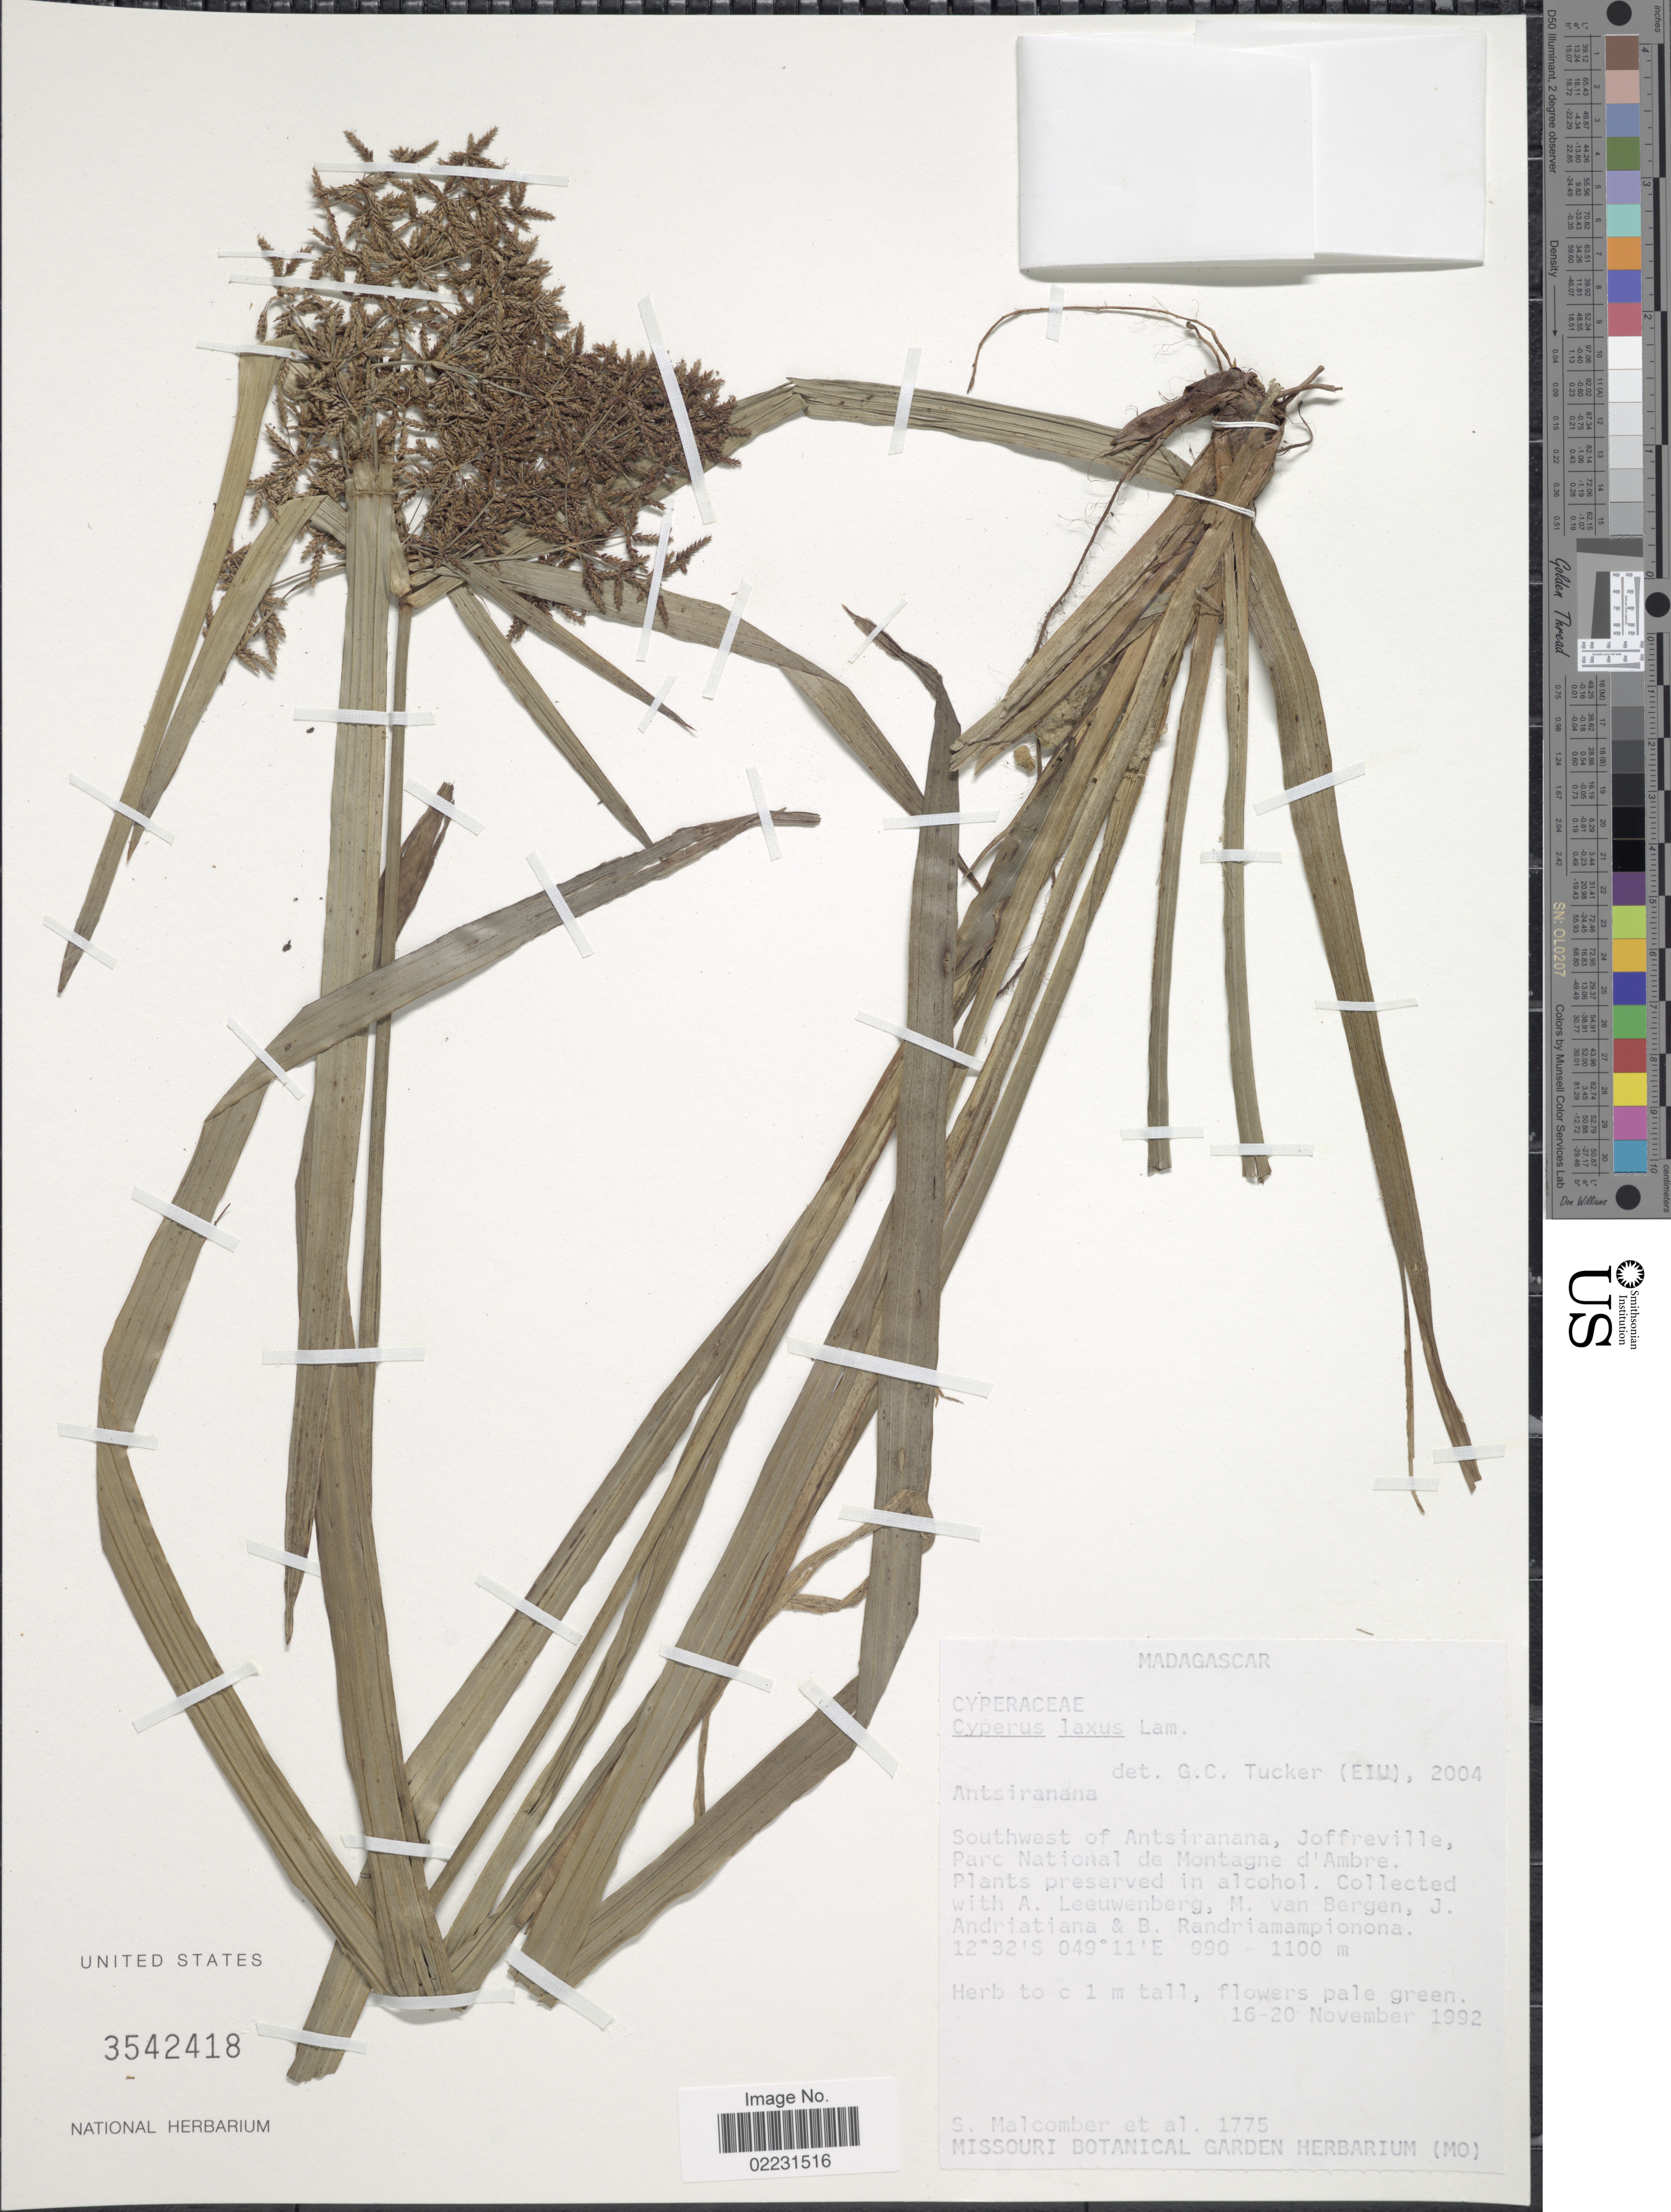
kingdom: Plantae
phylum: Tracheophyta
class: Liliopsida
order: Poales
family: Cyperaceae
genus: Cyperus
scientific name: Cyperus laxus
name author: Lam.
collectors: S. T. Malcomber & et al.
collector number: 1775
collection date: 1992-11-16/1992-11-20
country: Madagascar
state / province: Diana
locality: Antsiranana, Southwest of Antsiranana, Joffrecill, Parc National de Montagne d' Ambre.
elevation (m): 1100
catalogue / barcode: US 3542418